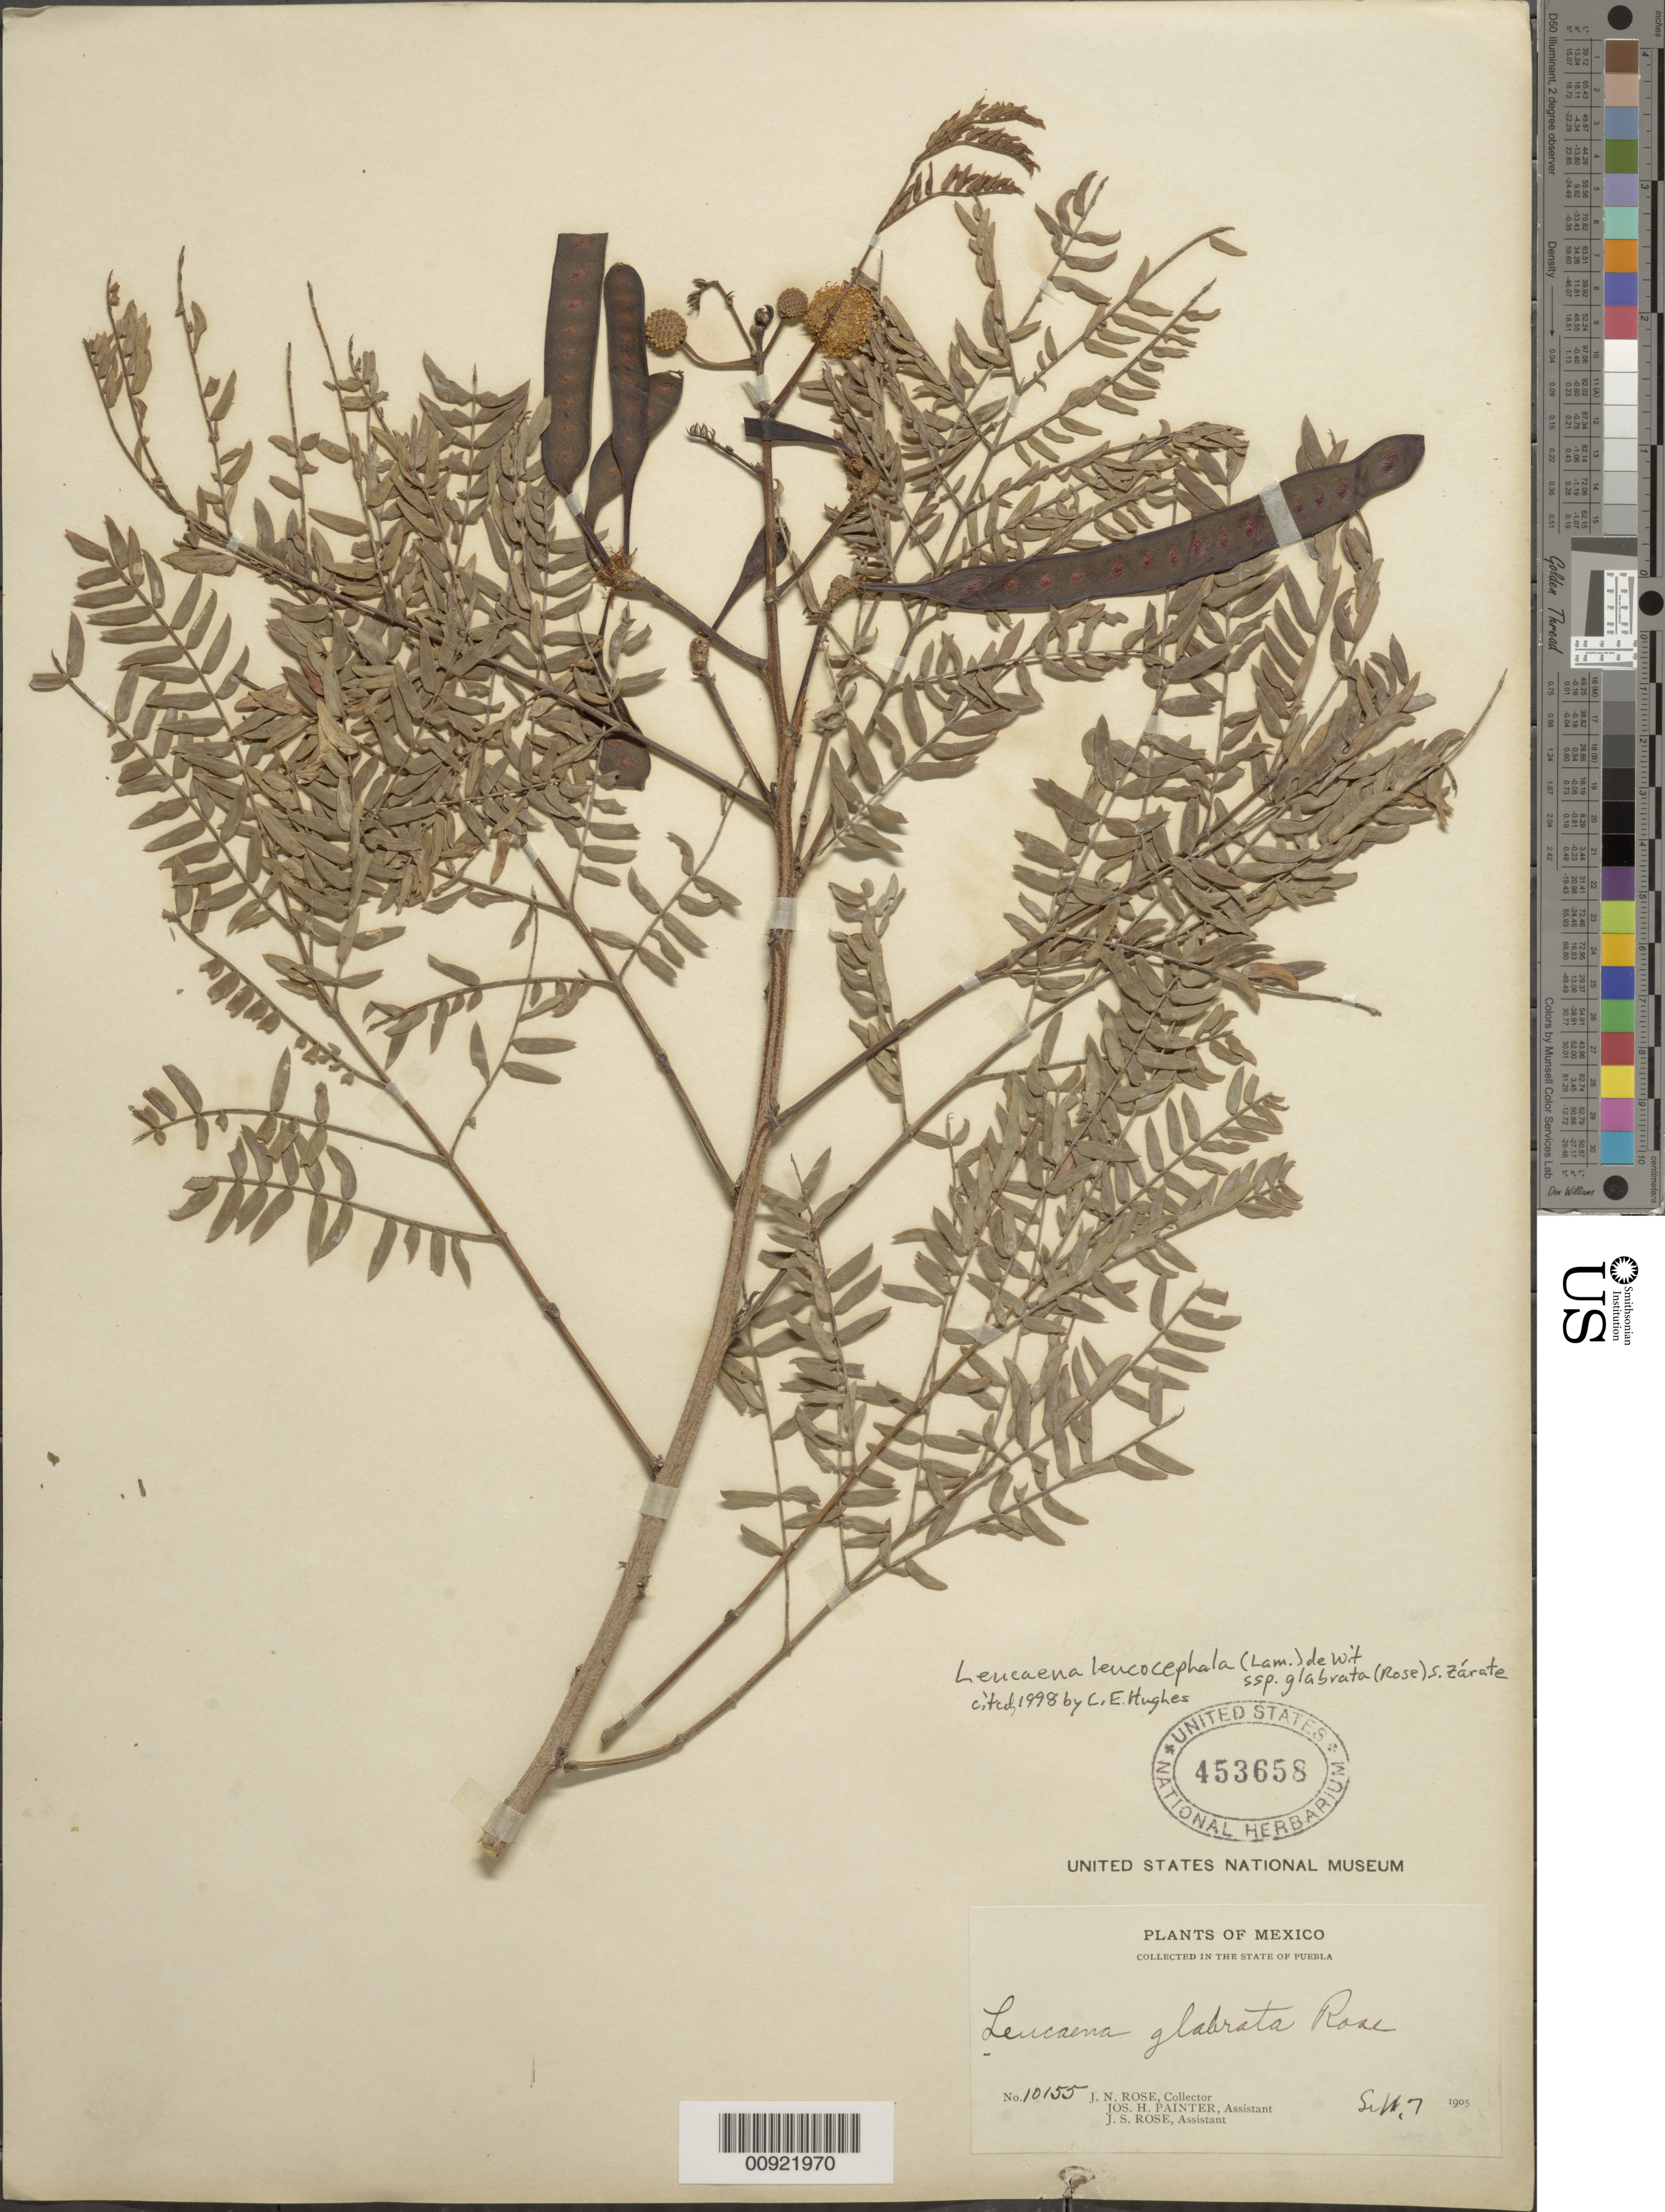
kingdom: Plantae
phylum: Tracheophyta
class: Magnoliopsida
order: Fabales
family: Fabaceae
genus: Leucaena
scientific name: Leucaena leucocephala subsp. leucocephala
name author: (Lam.) de Wit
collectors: J. N. Rose, J. H. Painter & J. S. Rose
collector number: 10155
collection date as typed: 07 Sep 1905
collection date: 1905-09-07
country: Mexico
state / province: Puebla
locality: State of Puebla.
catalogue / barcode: US 453658